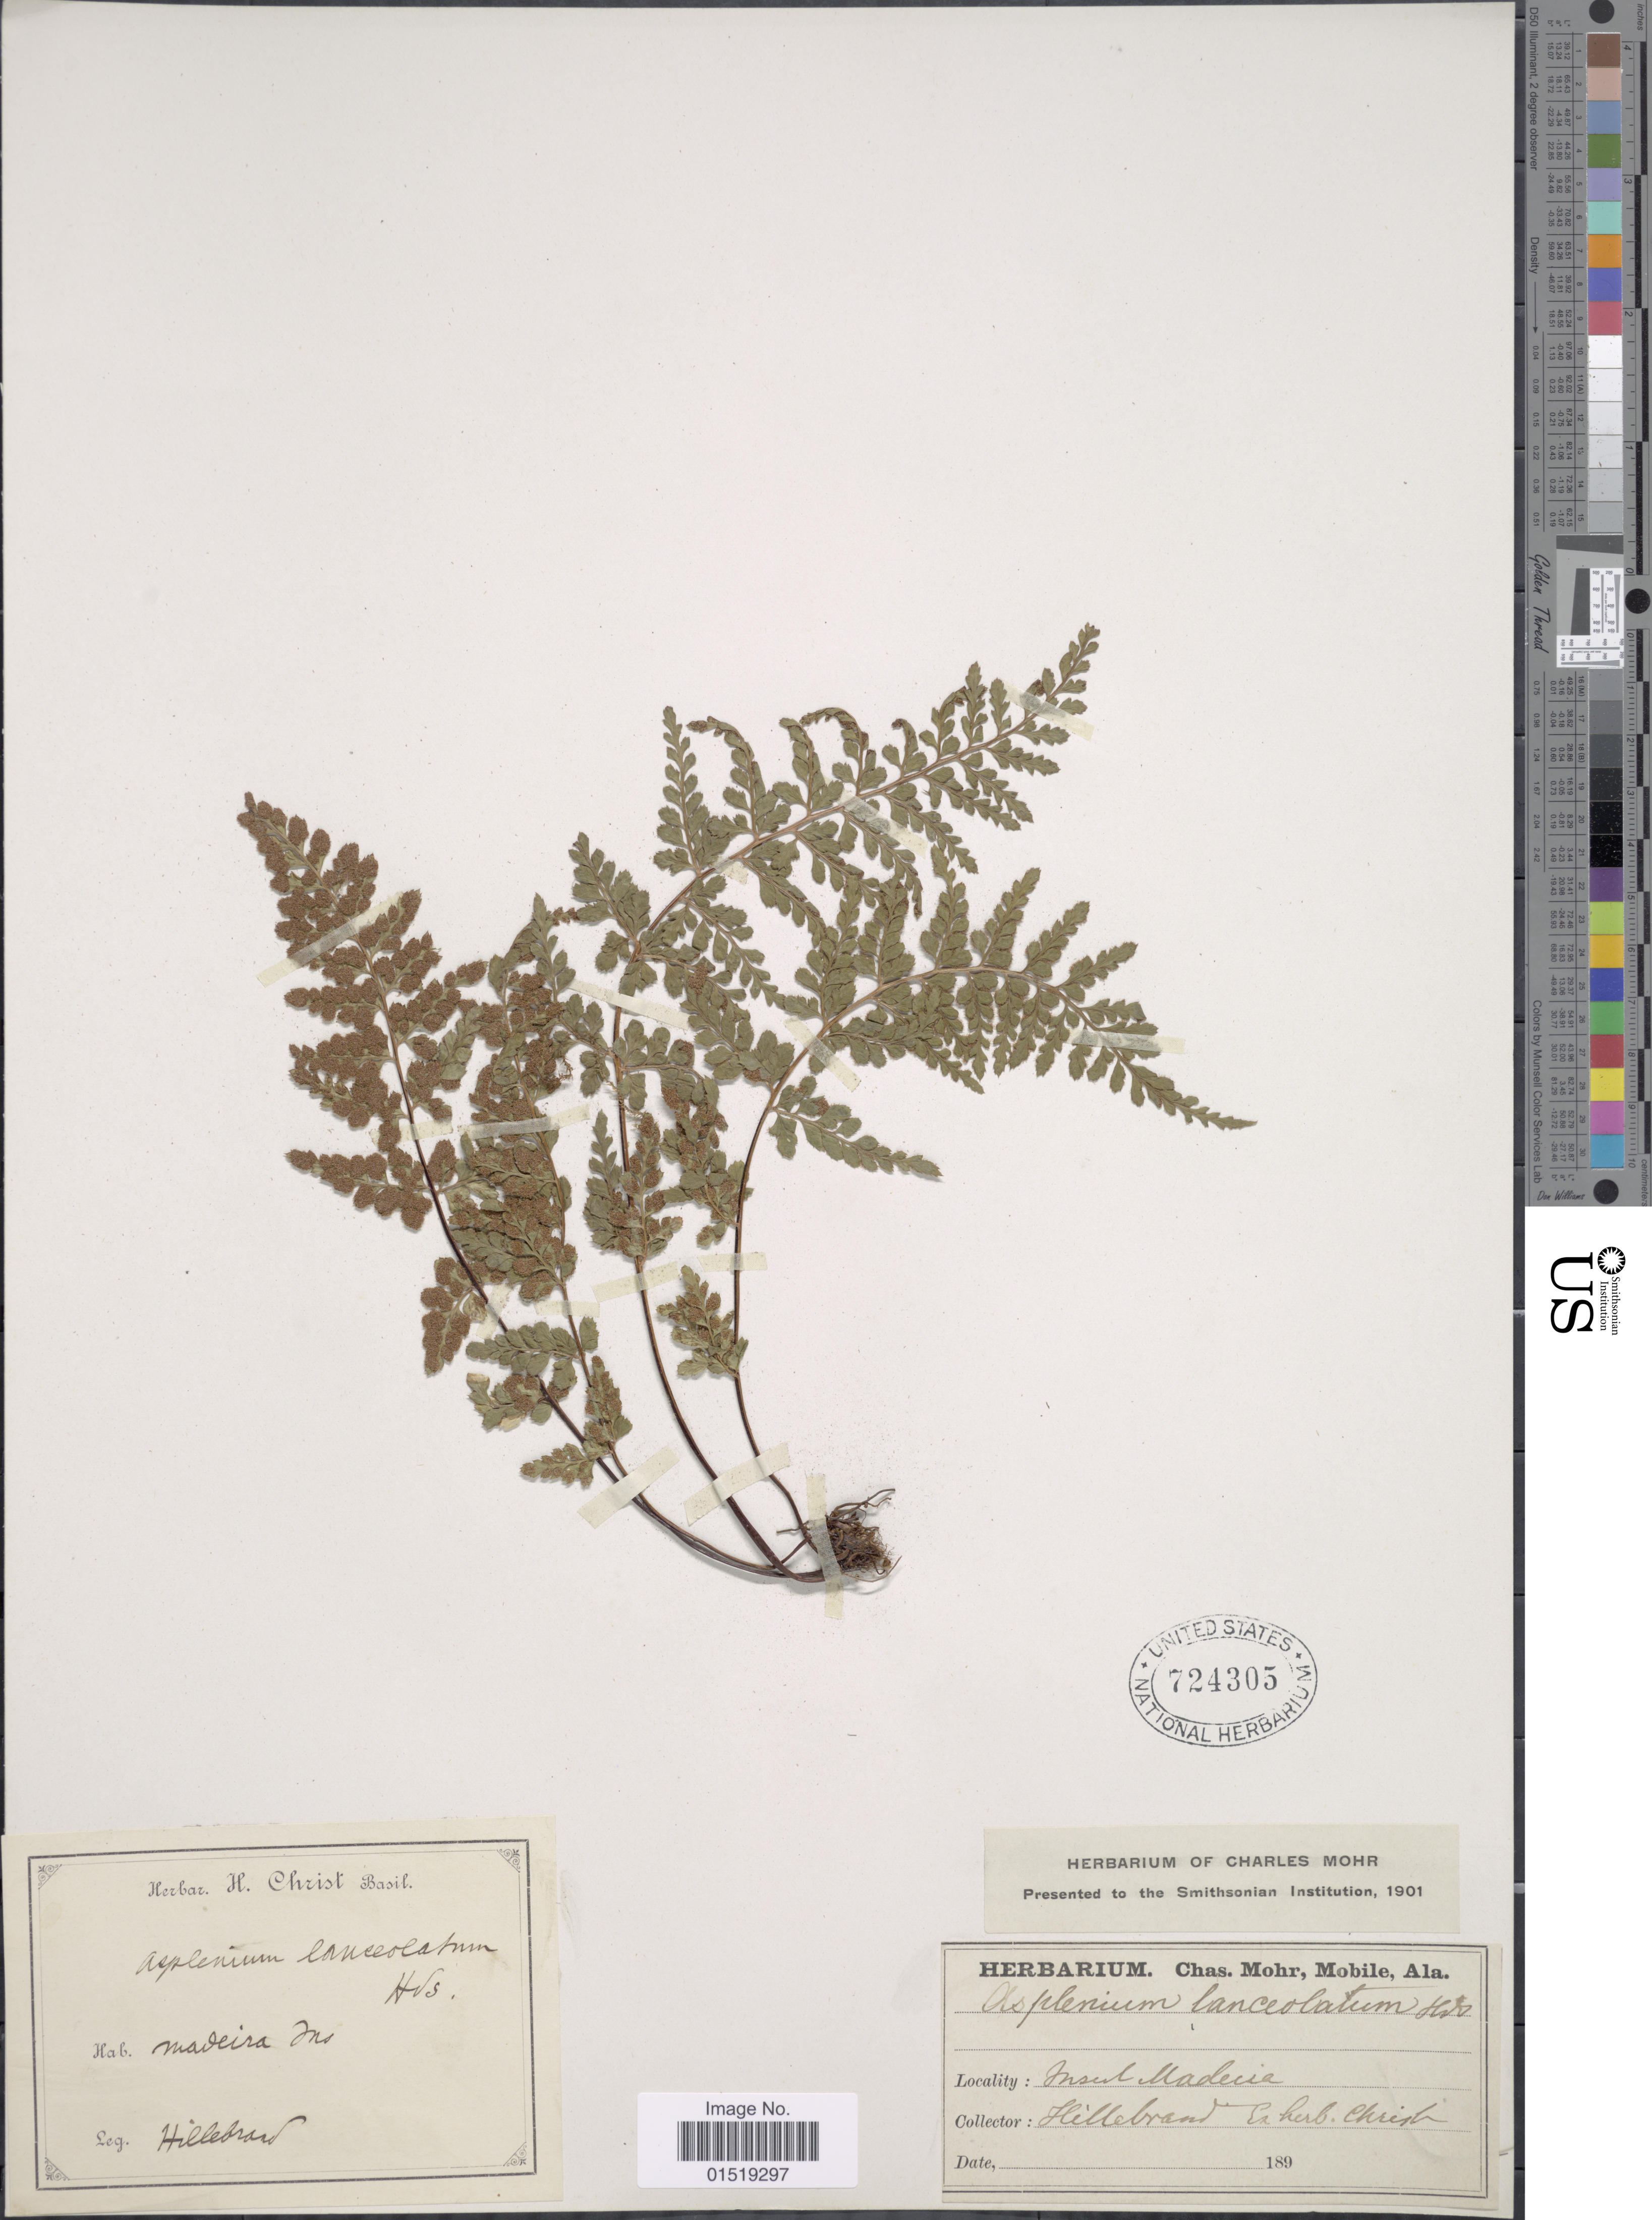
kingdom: Plantae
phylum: Tracheophyta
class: Polypodiopsida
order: Polypodiales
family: Aspleniaceae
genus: Asplenium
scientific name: Asplenium obovatum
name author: Viv.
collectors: -. Hillebrand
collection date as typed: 189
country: Portugal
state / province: Madeira (Aut. Reg.)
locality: Insul Madeira.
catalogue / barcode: US 724305